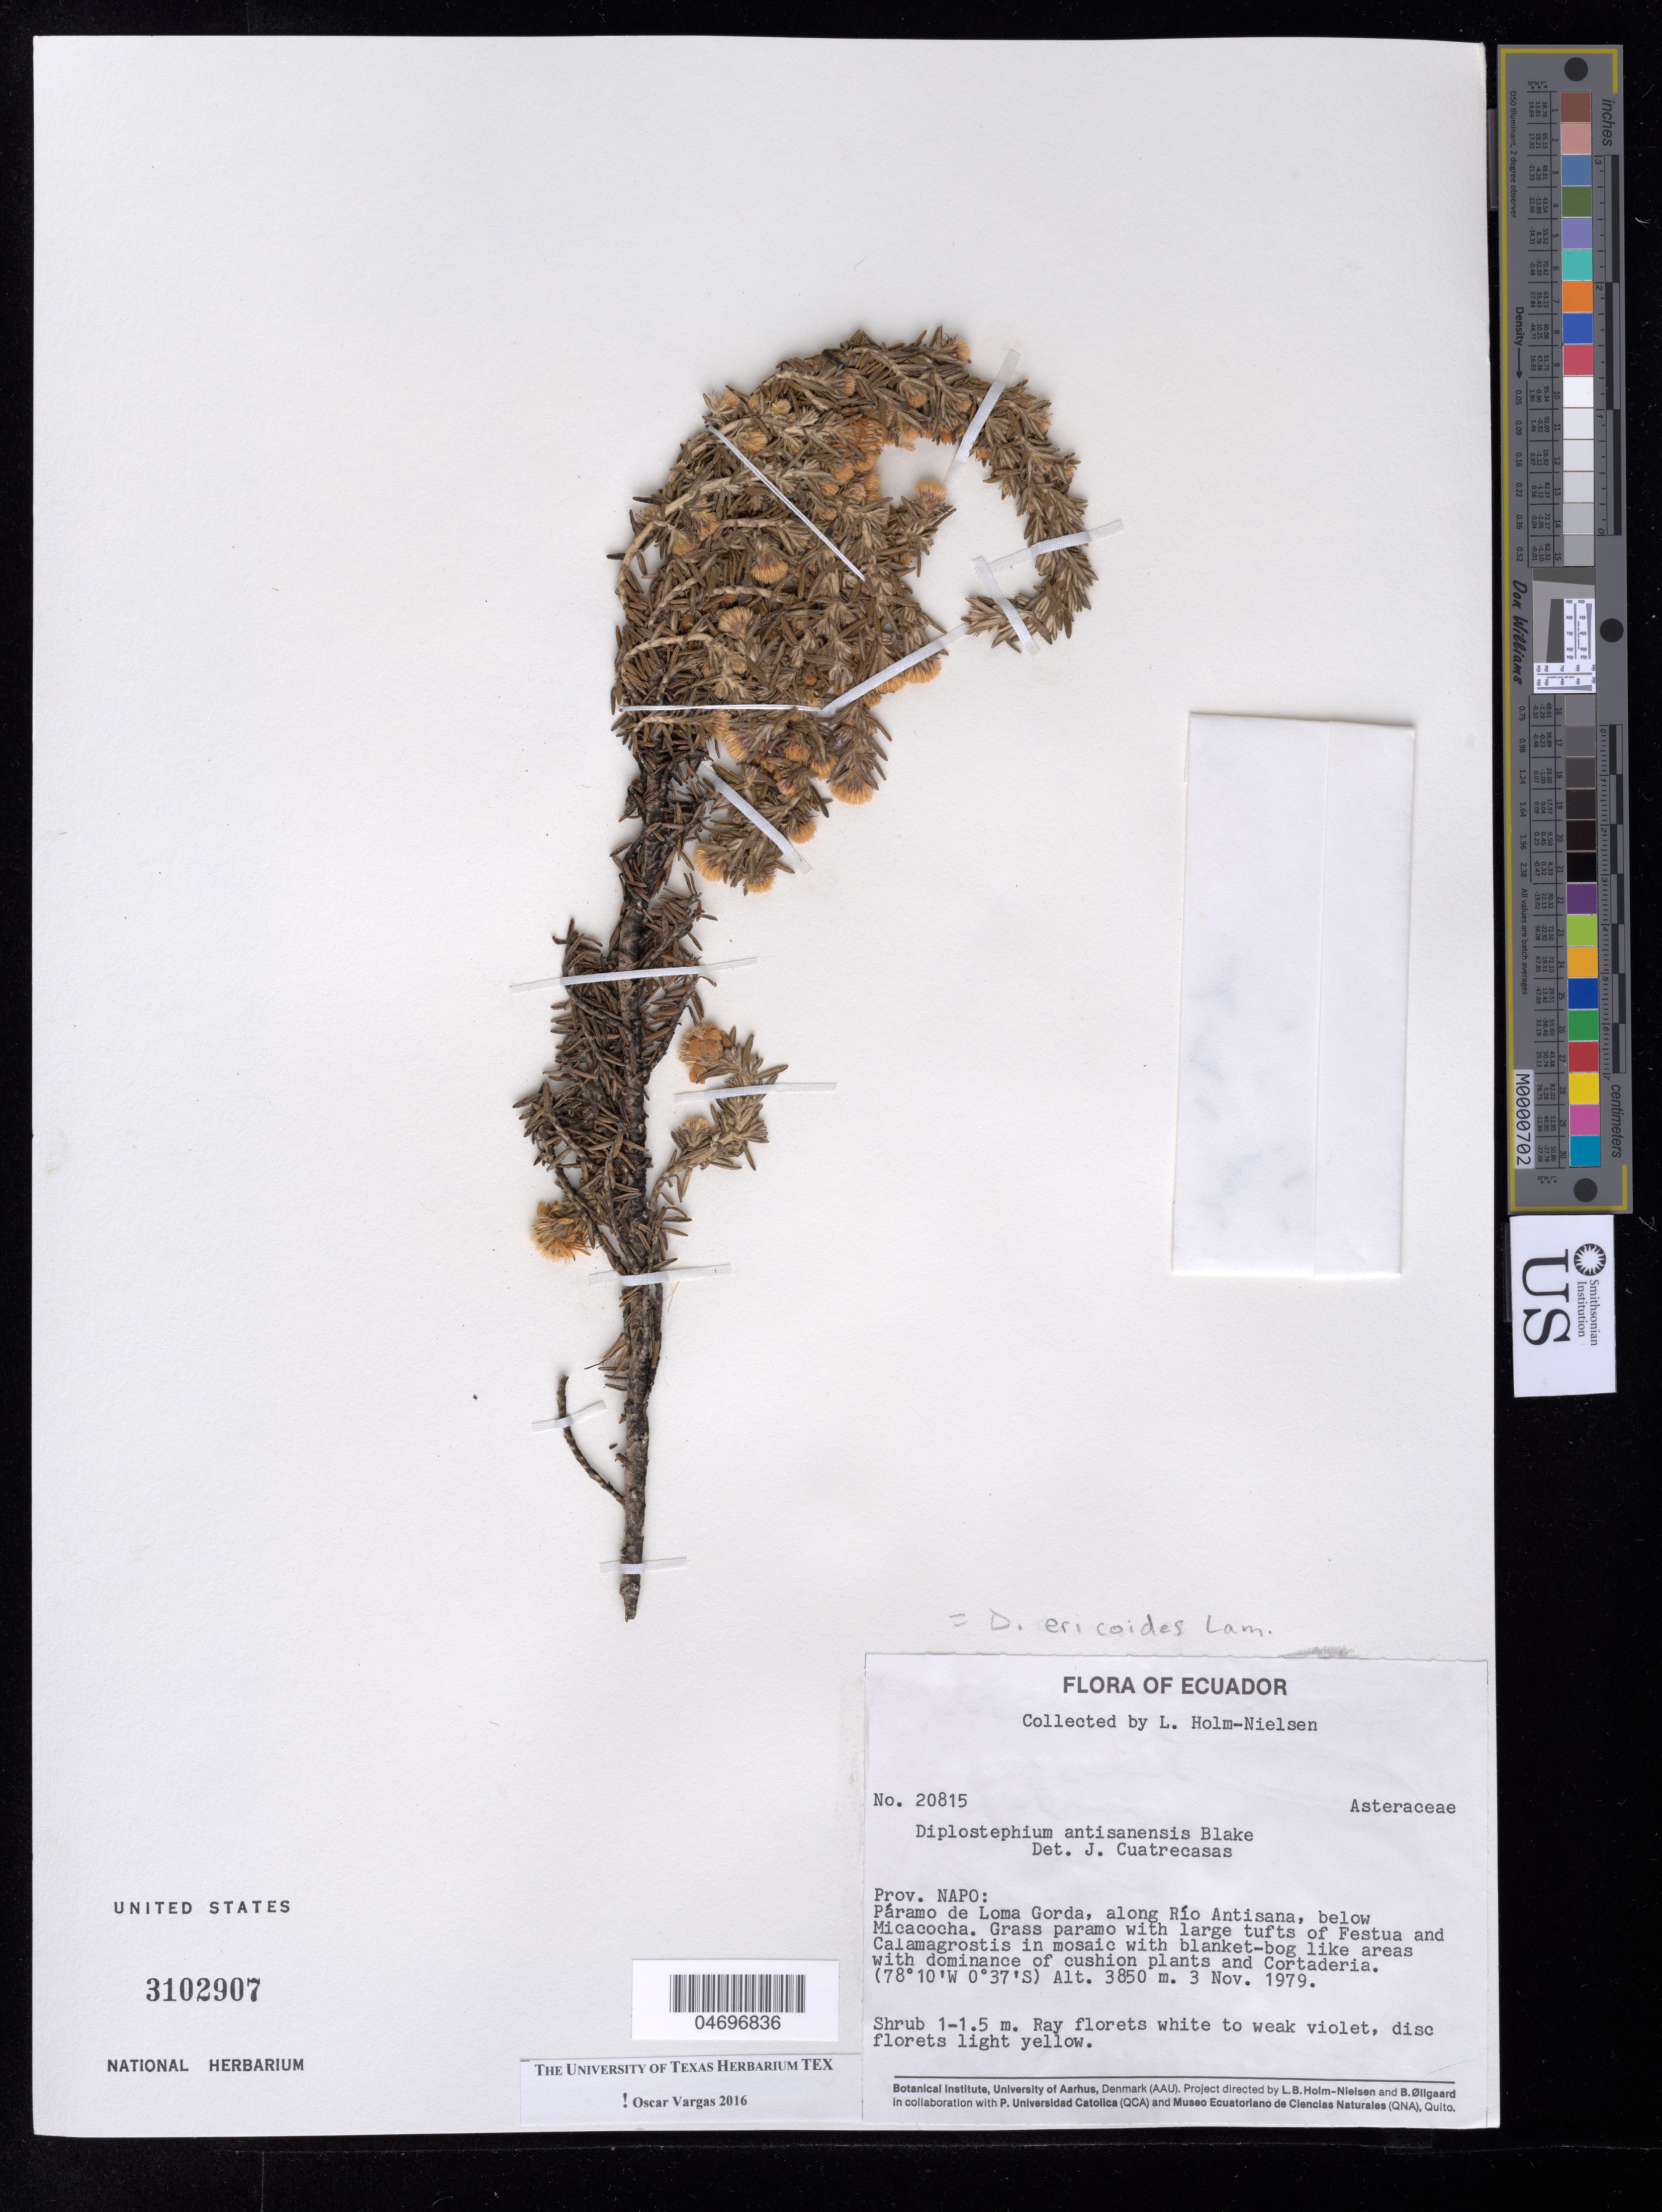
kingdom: Plantae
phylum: Tracheophyta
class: Magnoliopsida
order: Asterales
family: Asteraceae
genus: Diplostephium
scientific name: Diplostephium ericoides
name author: (Lam.) Cabrera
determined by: Vargas, Oscar M.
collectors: L. B. Holm-Nielsen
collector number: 20815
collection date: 1979-11-03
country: Ecuador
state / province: Napo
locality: Páramo de Loma Gorda, along Río Antisana, below Micacocha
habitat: Grass paramo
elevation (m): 3850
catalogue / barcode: US 3102907